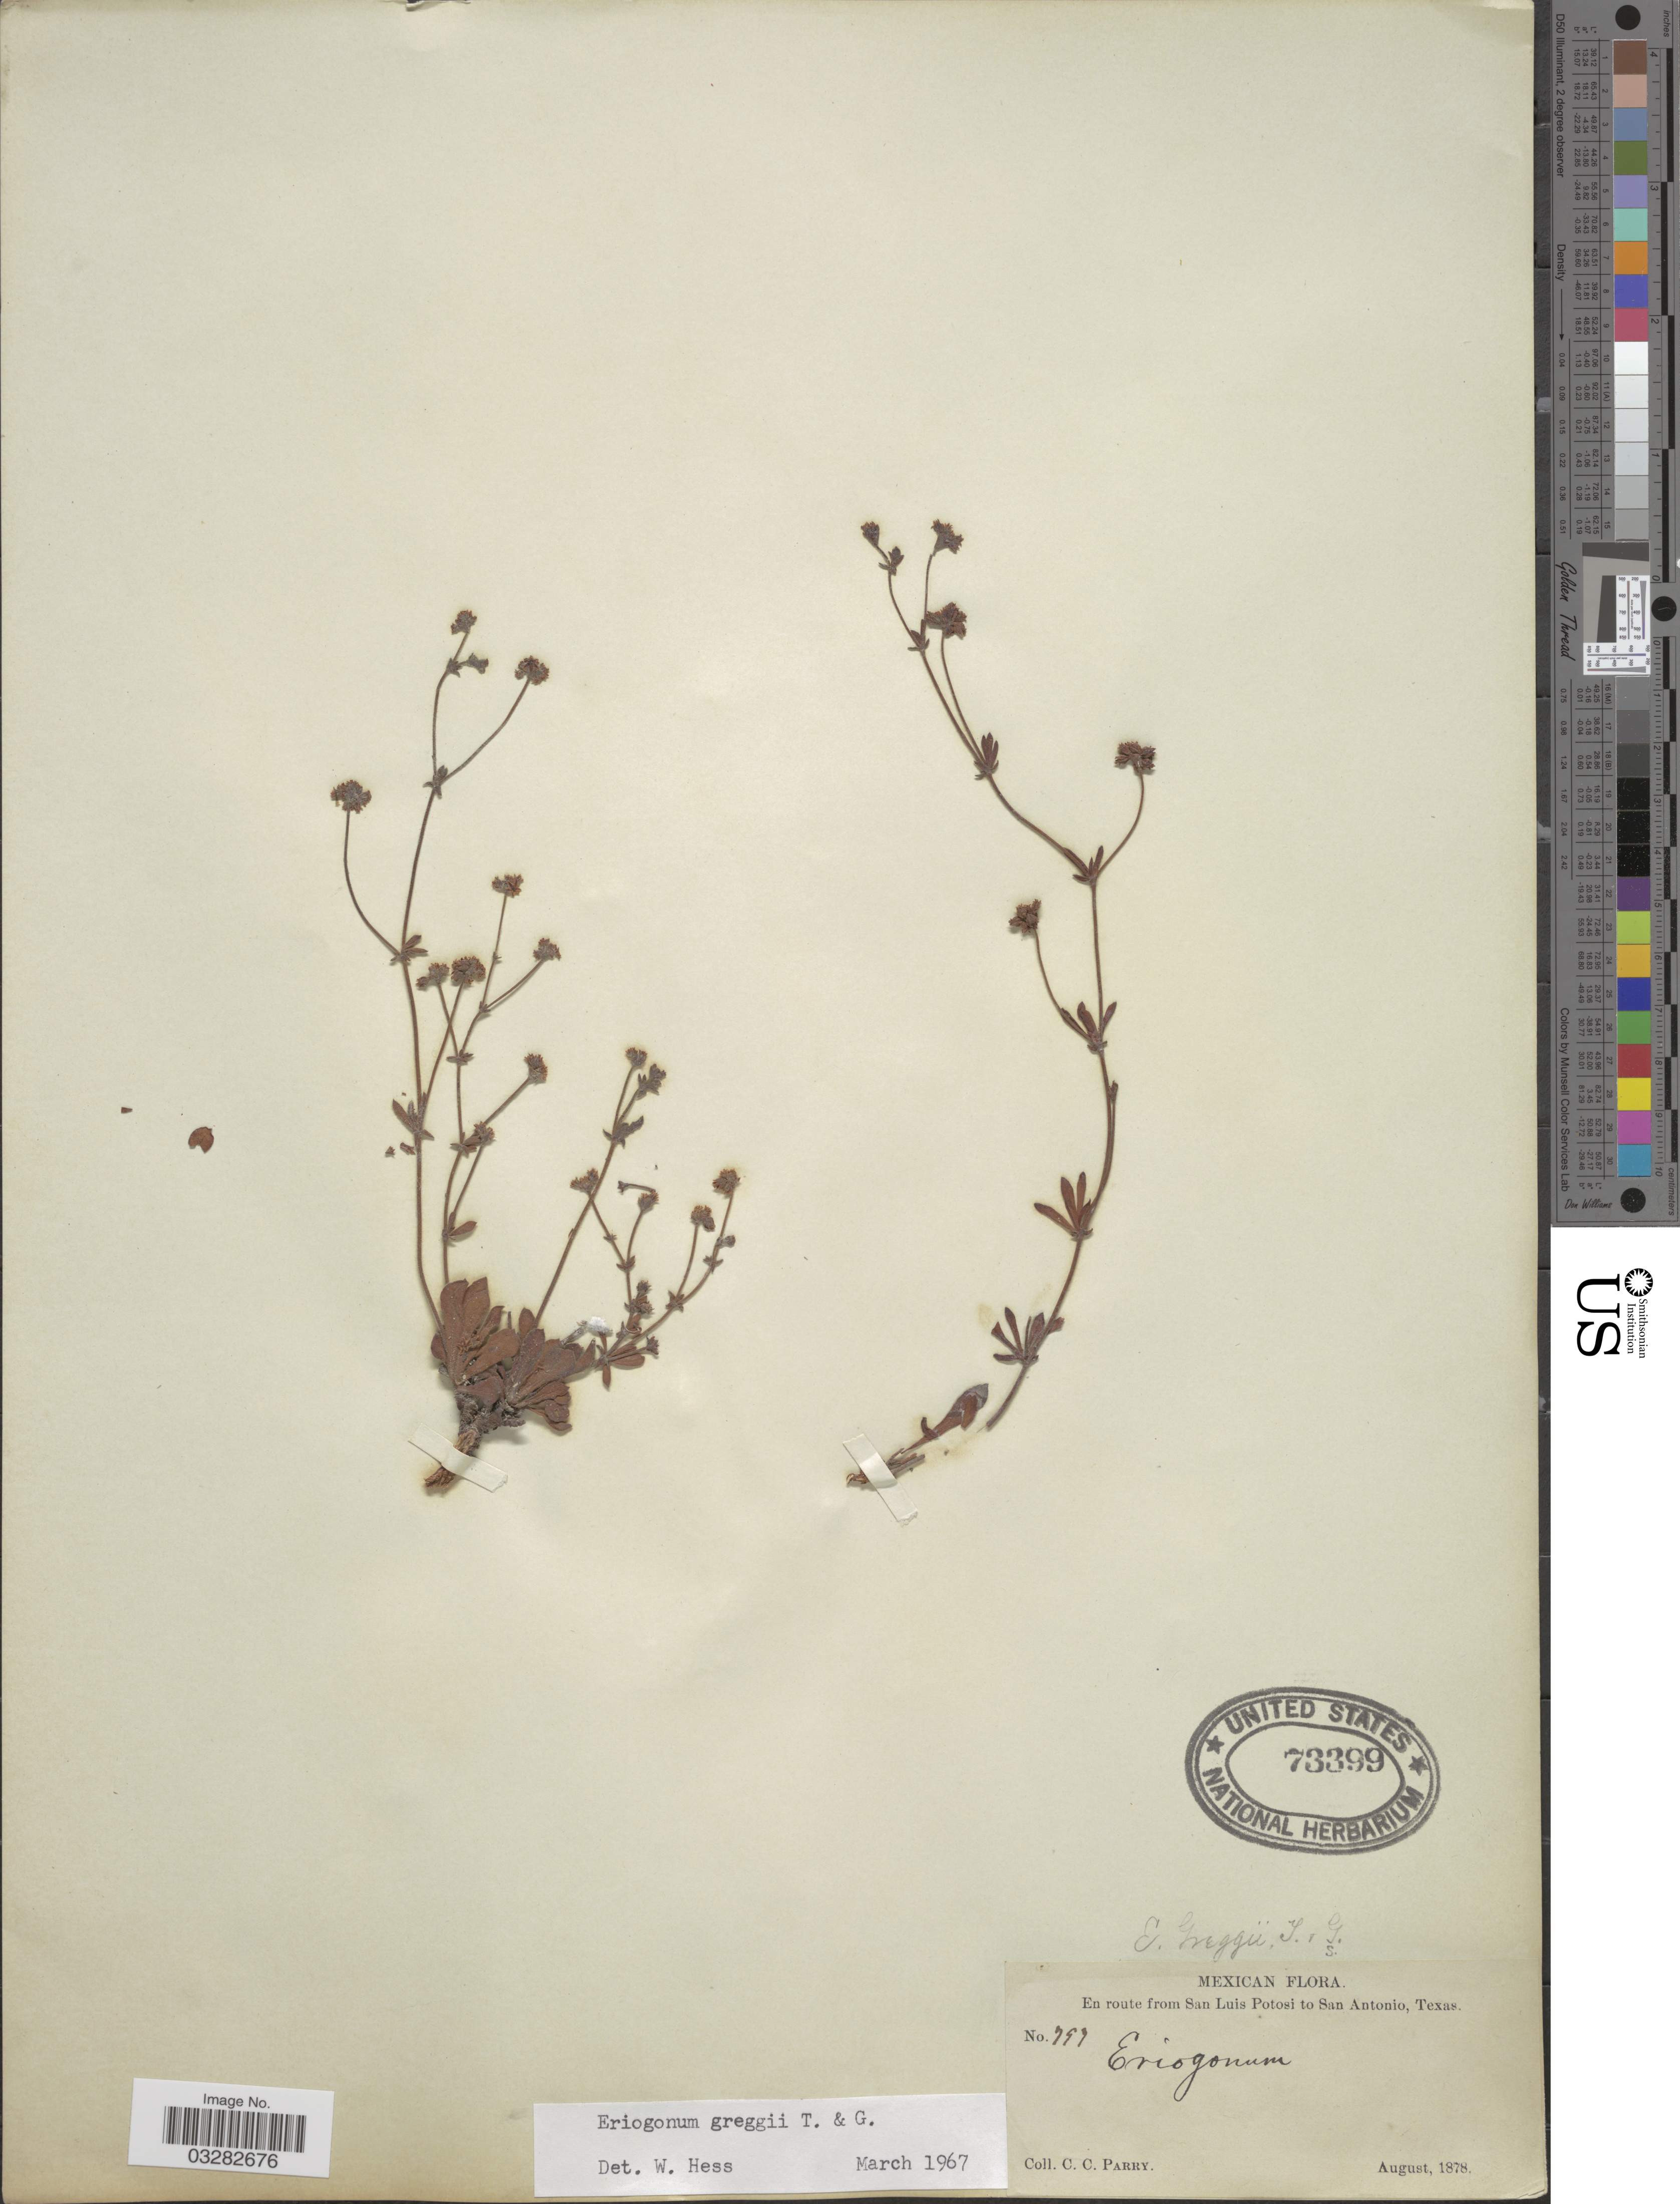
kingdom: Plantae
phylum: Tracheophyta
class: Magnoliopsida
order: Caryophyllales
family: Polygonaceae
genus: Eriogonum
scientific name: Eriogonum greggii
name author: Torr. & A. Gray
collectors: C. C. Parry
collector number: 797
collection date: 1878-08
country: Mexico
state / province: San Luis Potosí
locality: En route from San Luis Potosi to San Antonio, Texas.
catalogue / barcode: US 73399